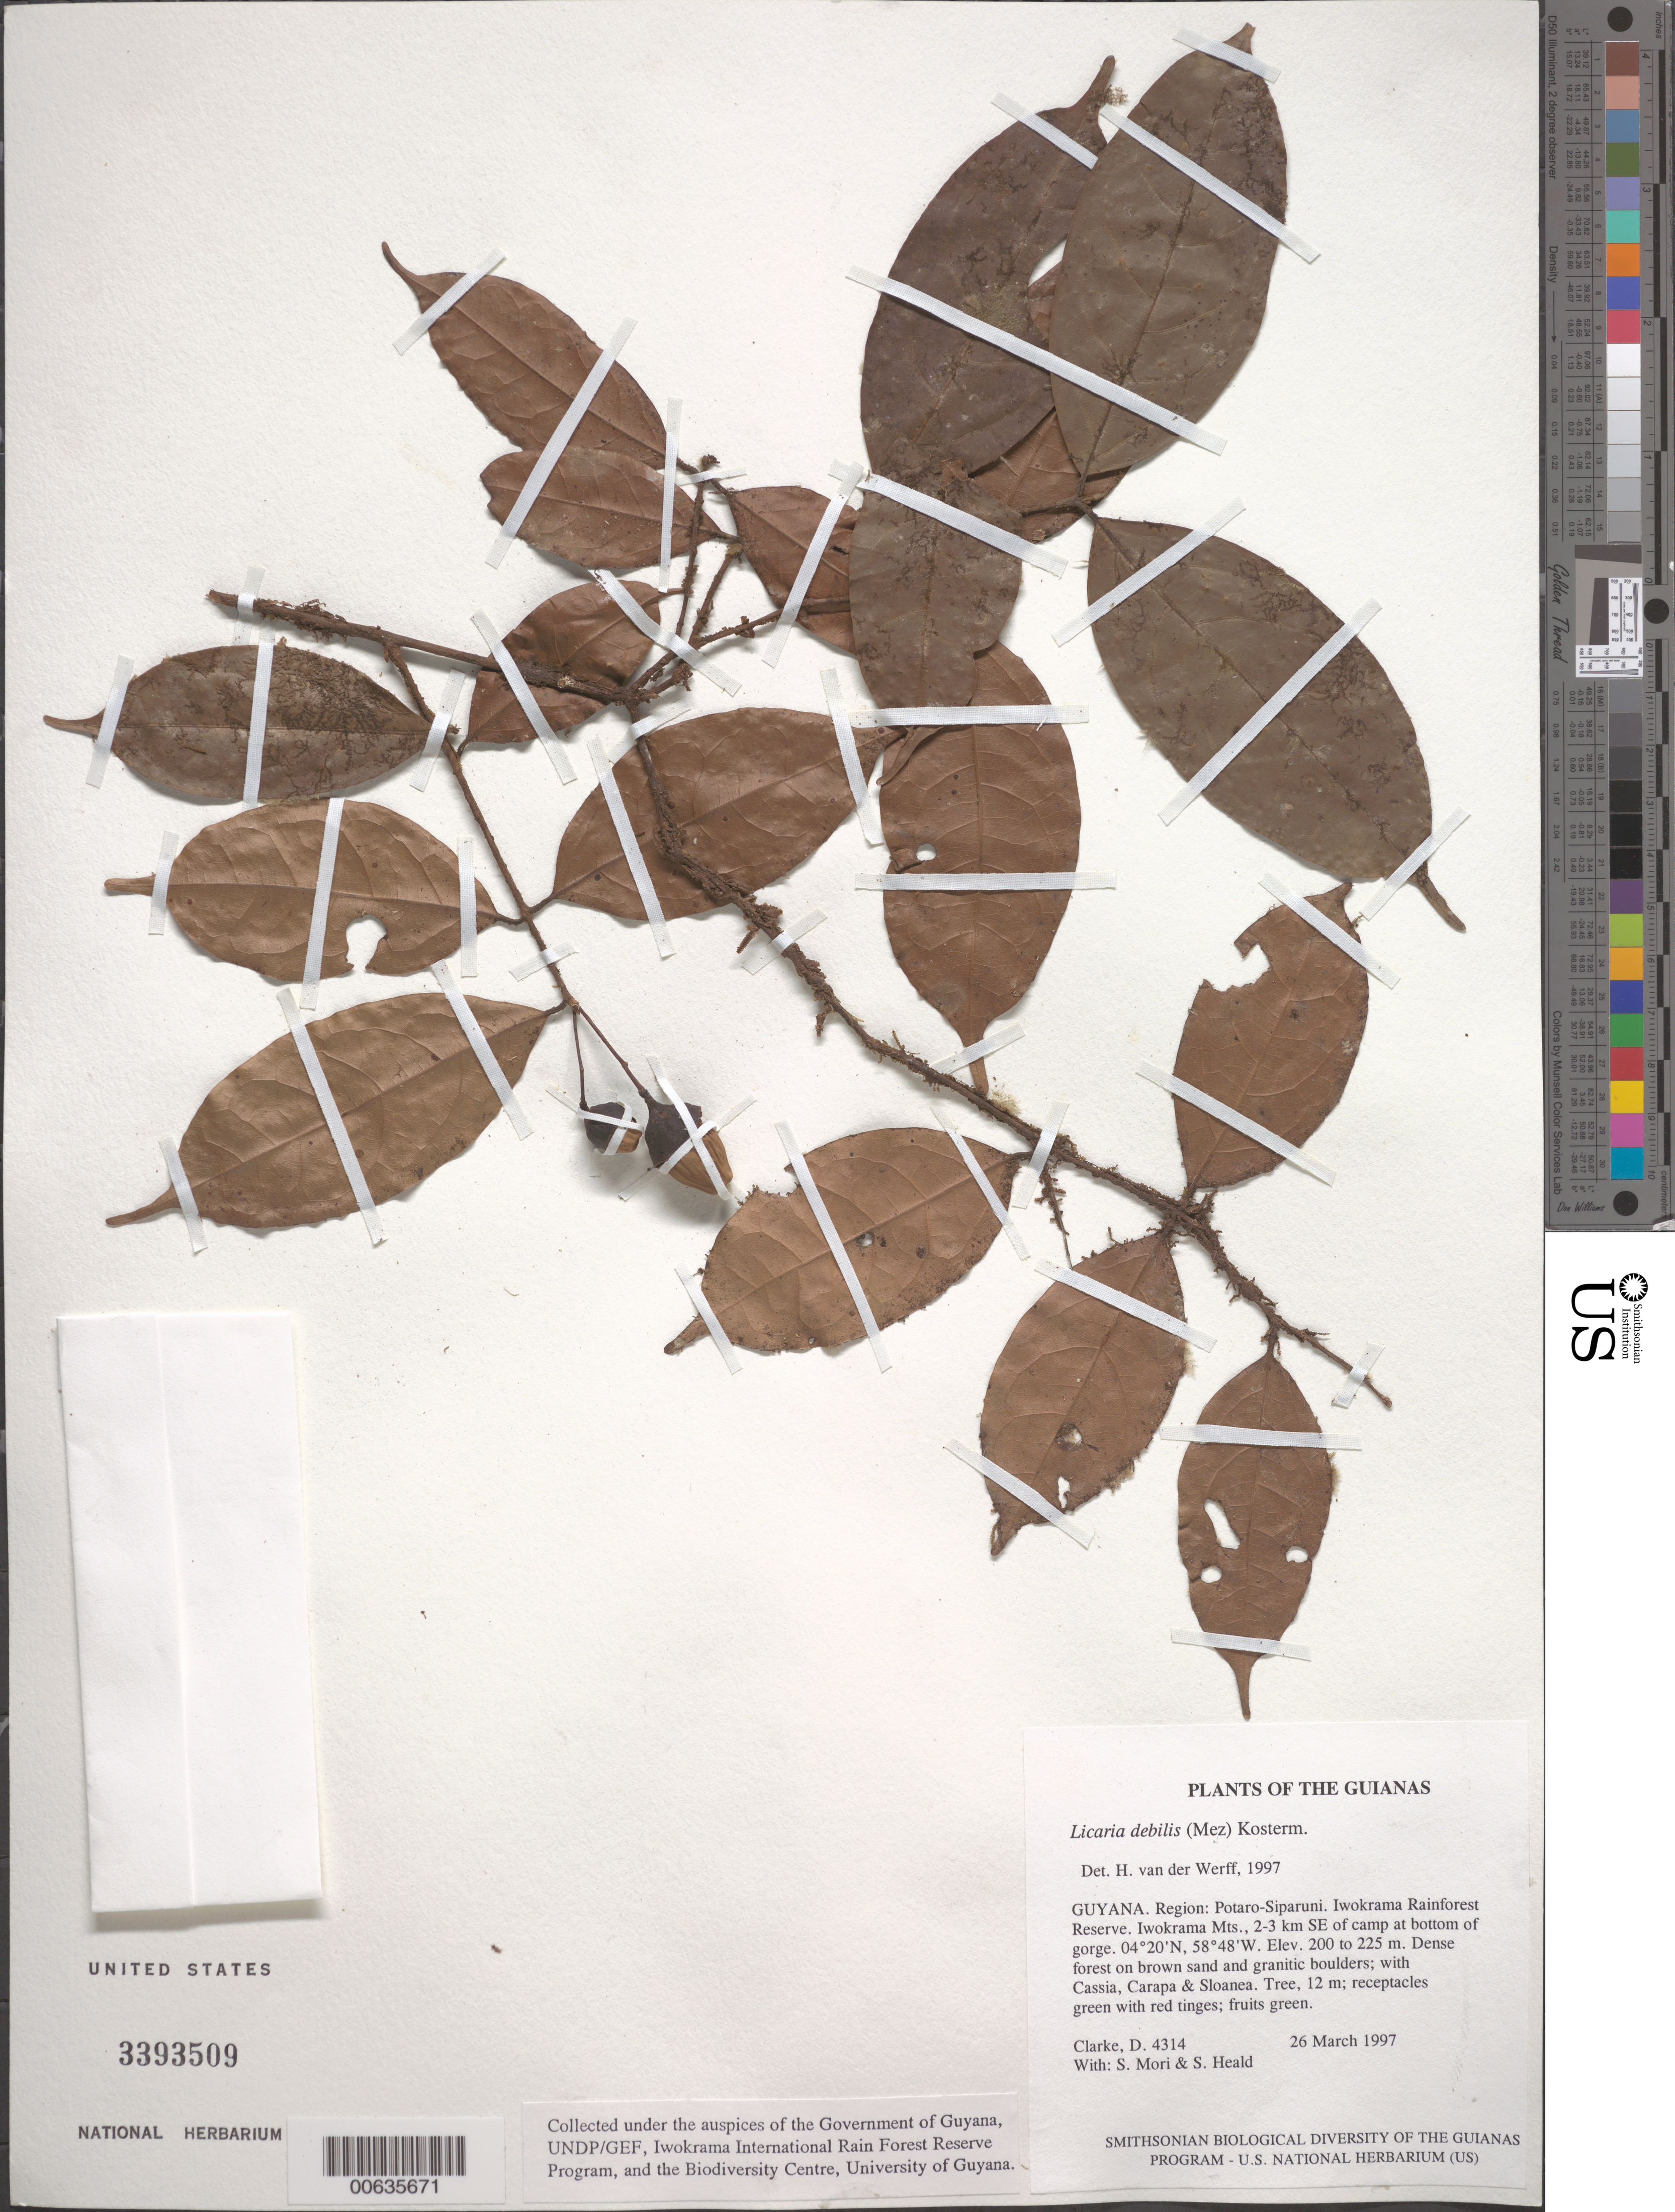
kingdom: Plantae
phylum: Tracheophyta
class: Magnoliopsida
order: Laurales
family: Lauraceae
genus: Licaria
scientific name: Licaria debilis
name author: (Mez) Kosterm.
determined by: van der Werff, H., (MO), Missouri Botanical Garden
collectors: H. D. Clarke, S. Mori & S. Heald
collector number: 4314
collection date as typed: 26 March 1997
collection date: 1997-03-26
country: Guyana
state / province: Potaro-Siparuni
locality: Iwokrama Rainforest Reserve. Iwokrama Mts., 2-3 km SE of camp at bottom of gorge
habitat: Dense forest on brown sand and granitic boulders; with Cassia, Carapa & Sloanea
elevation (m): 200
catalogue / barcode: US 3393509